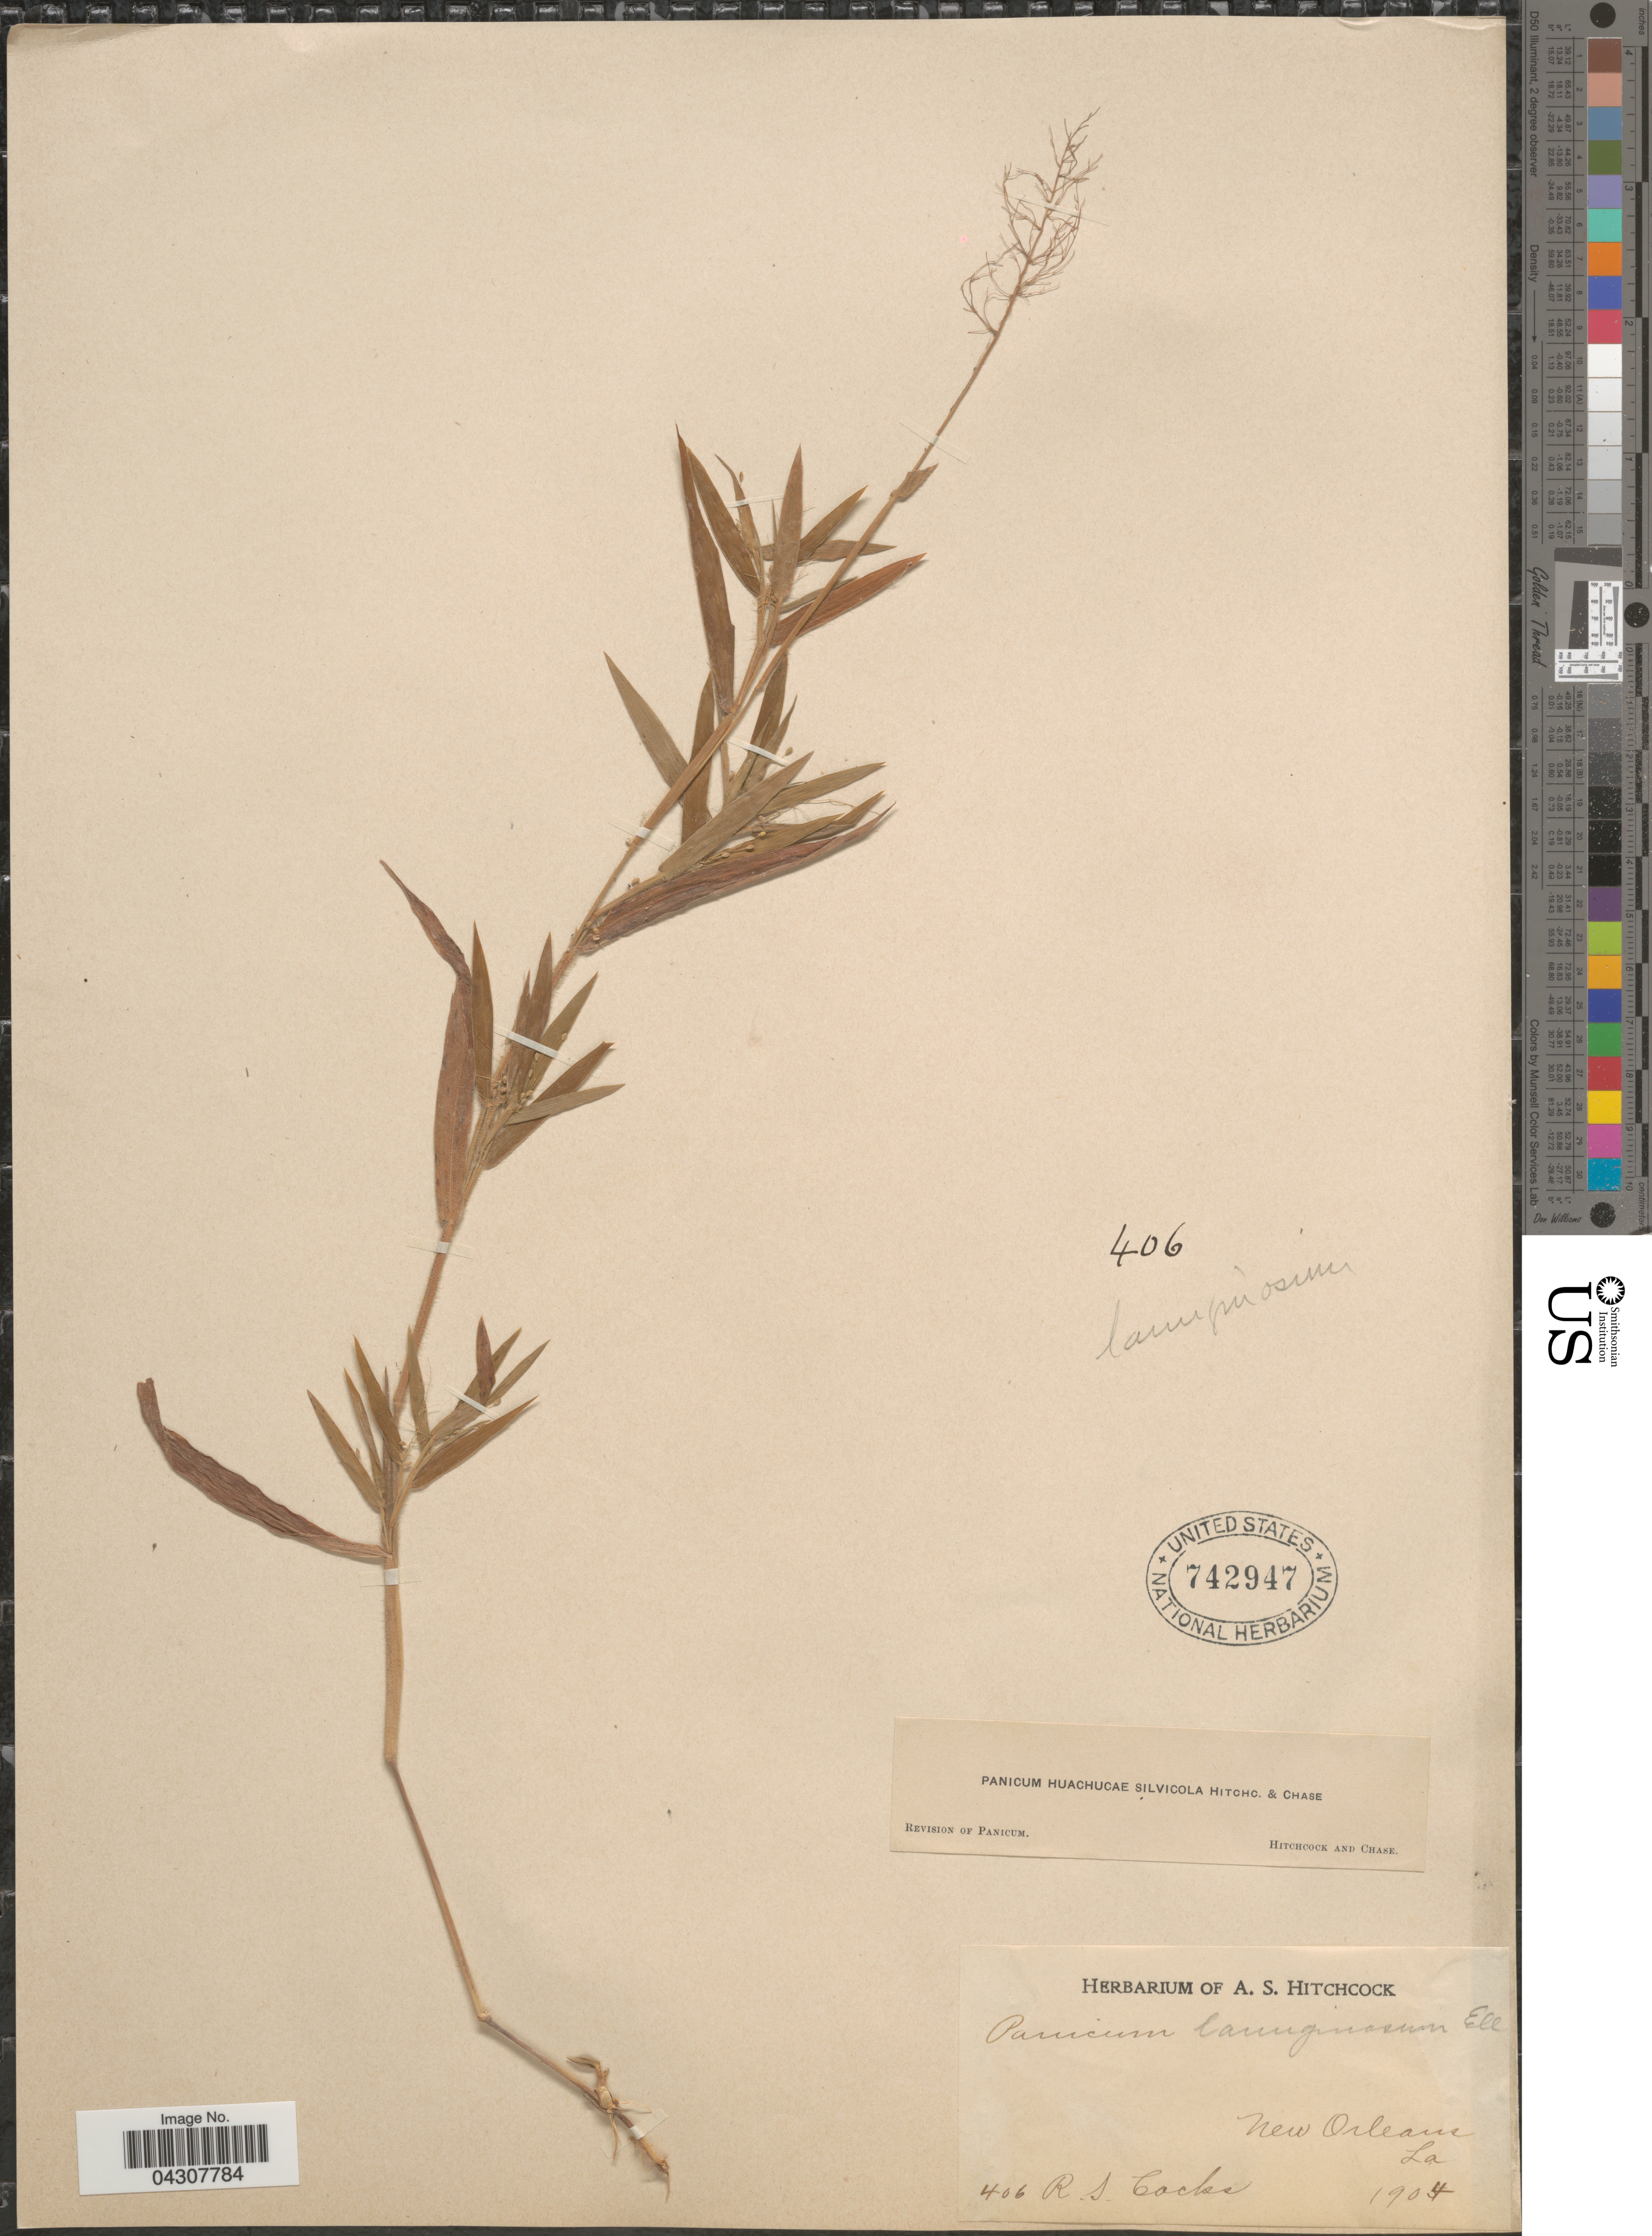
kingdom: Plantae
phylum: Tracheophyta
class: Liliopsida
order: Poales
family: Poaceae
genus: Dichanthelium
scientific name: Dichanthelium acuminatum var. acuminatum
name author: (Sw.) Gould & C.A. Clark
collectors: R. Cocks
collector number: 406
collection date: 1904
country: United States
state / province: Louisiana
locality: New Orleans.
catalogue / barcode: US 742947